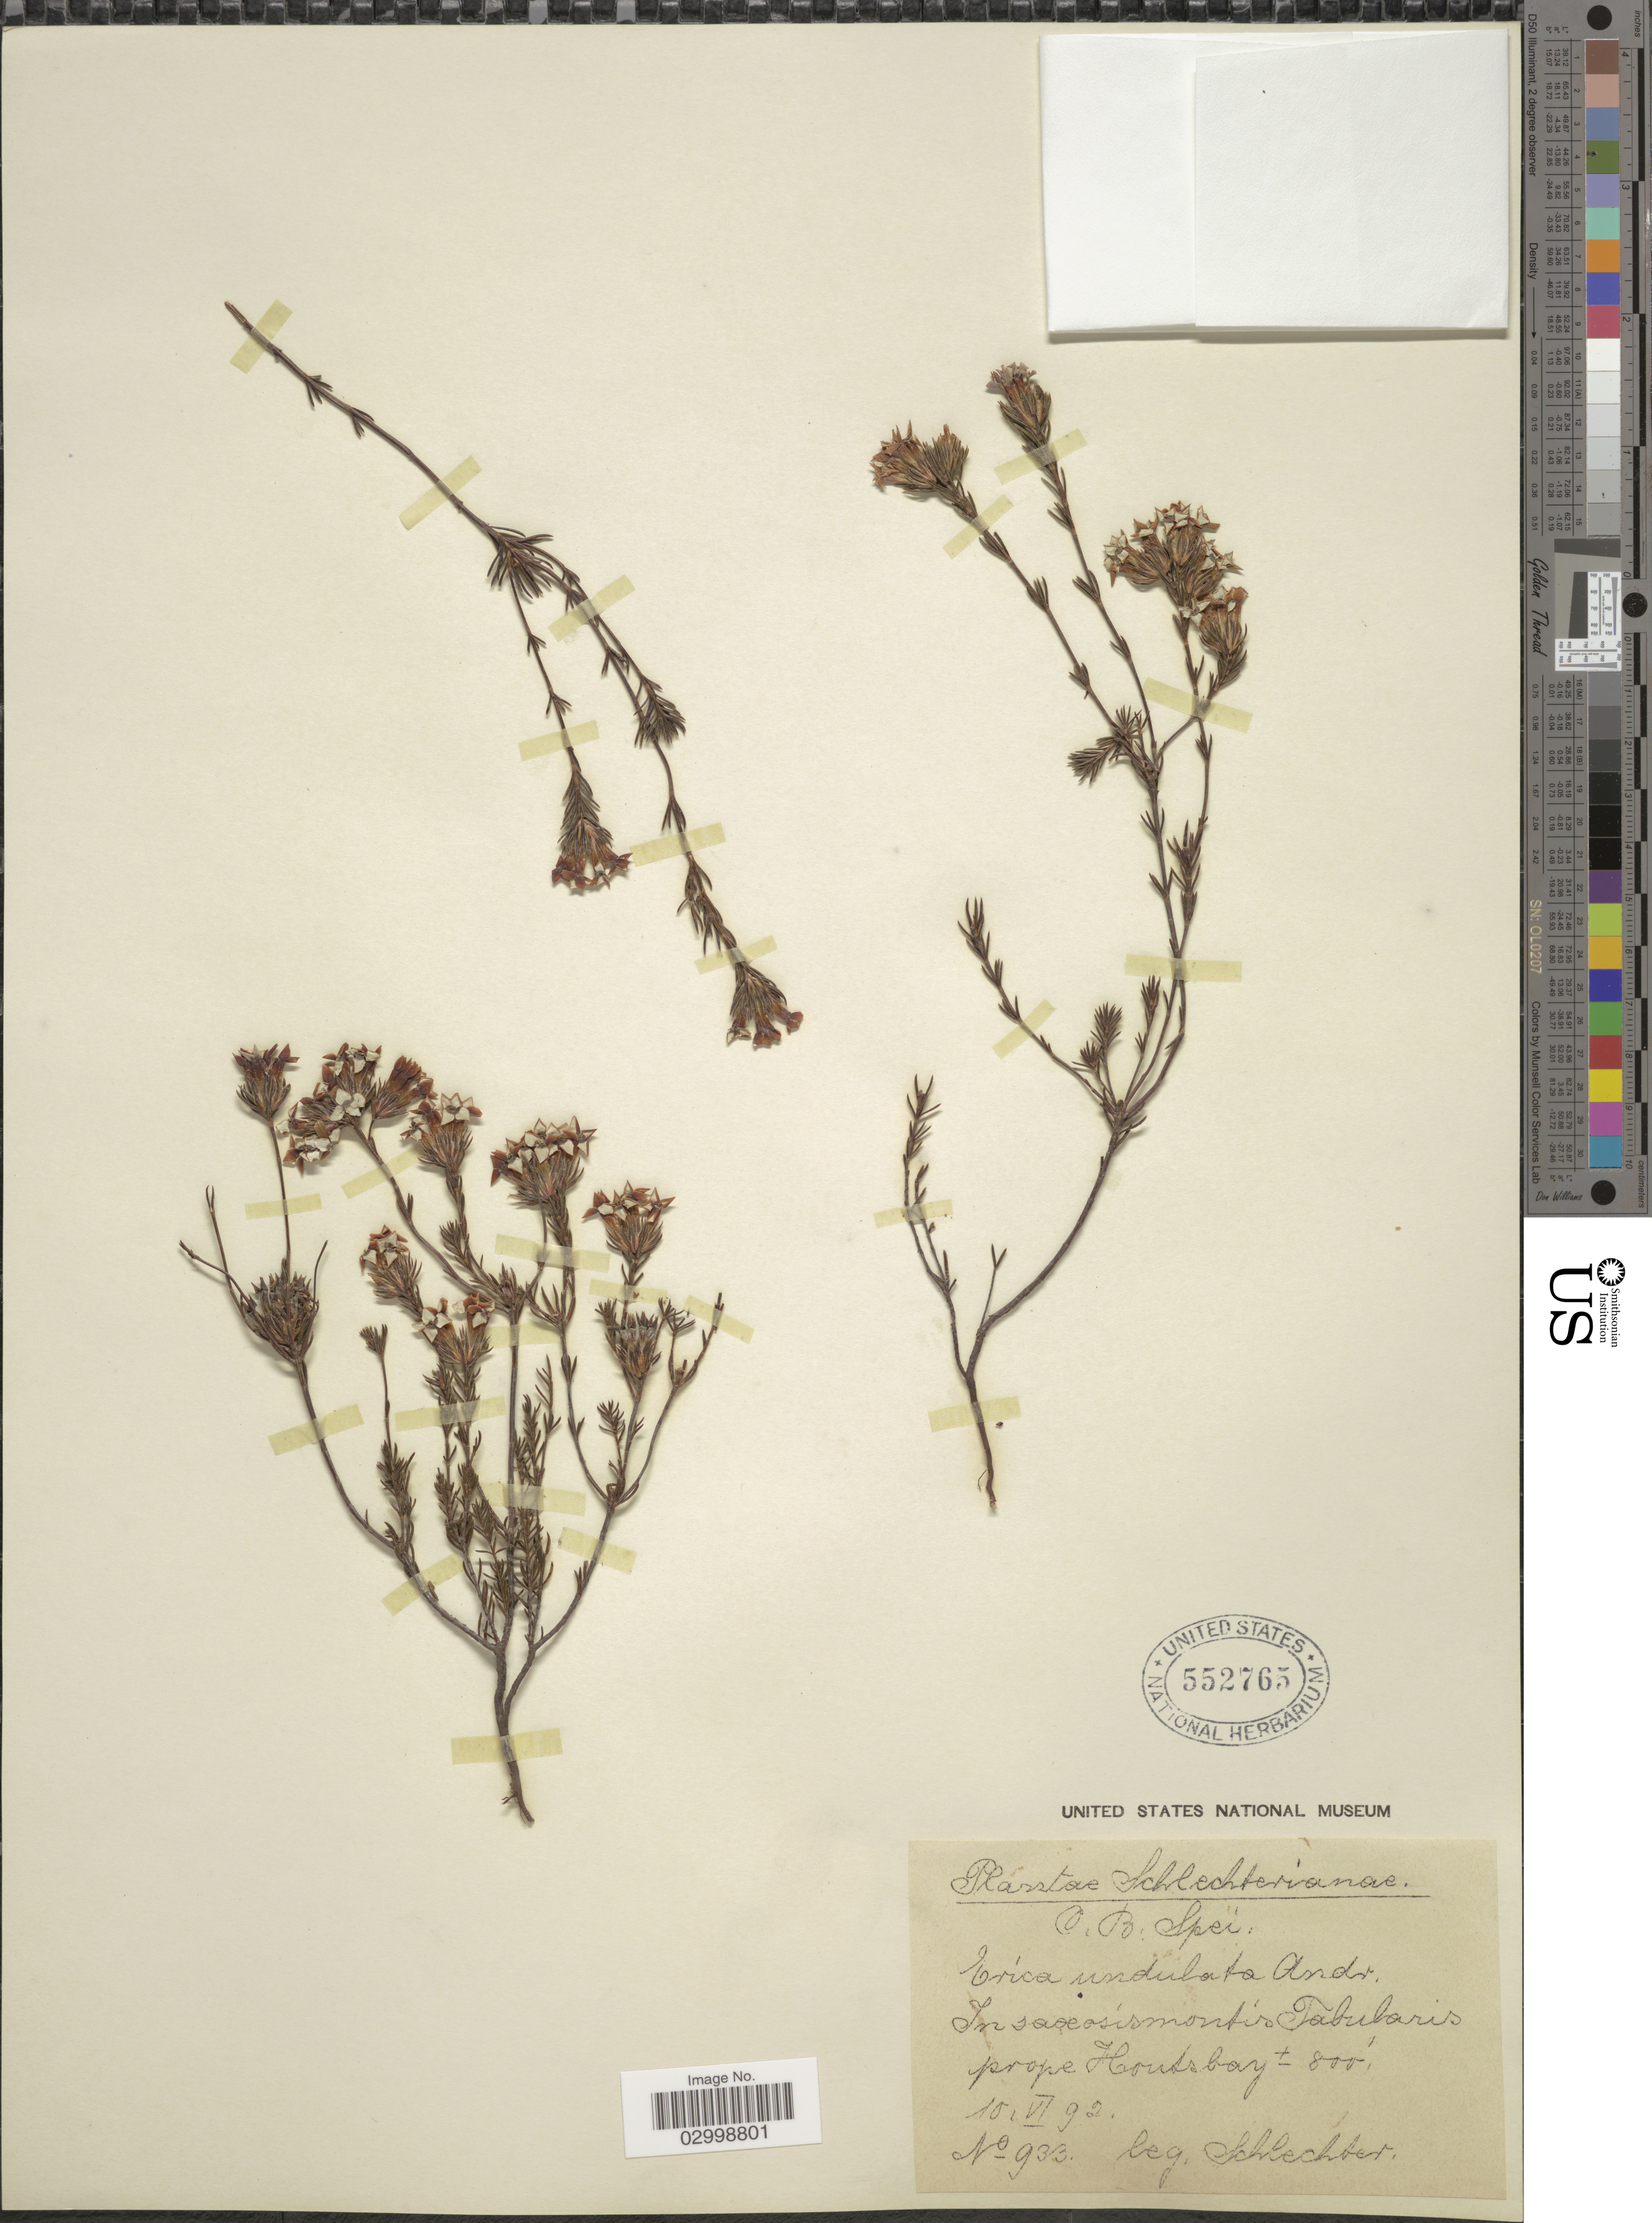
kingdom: Plantae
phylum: Tracheophyta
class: Magnoliopsida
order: Ericales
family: Ericaceae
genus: Erica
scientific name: Erica undulata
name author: Andrews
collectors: Schlechter, --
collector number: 933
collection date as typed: Transcribed d/m/y: 10/6/92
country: South Africa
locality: C.B. Spei. In saxosis montis Fabularis prope Houtsbay.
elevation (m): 244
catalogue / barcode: US 552765